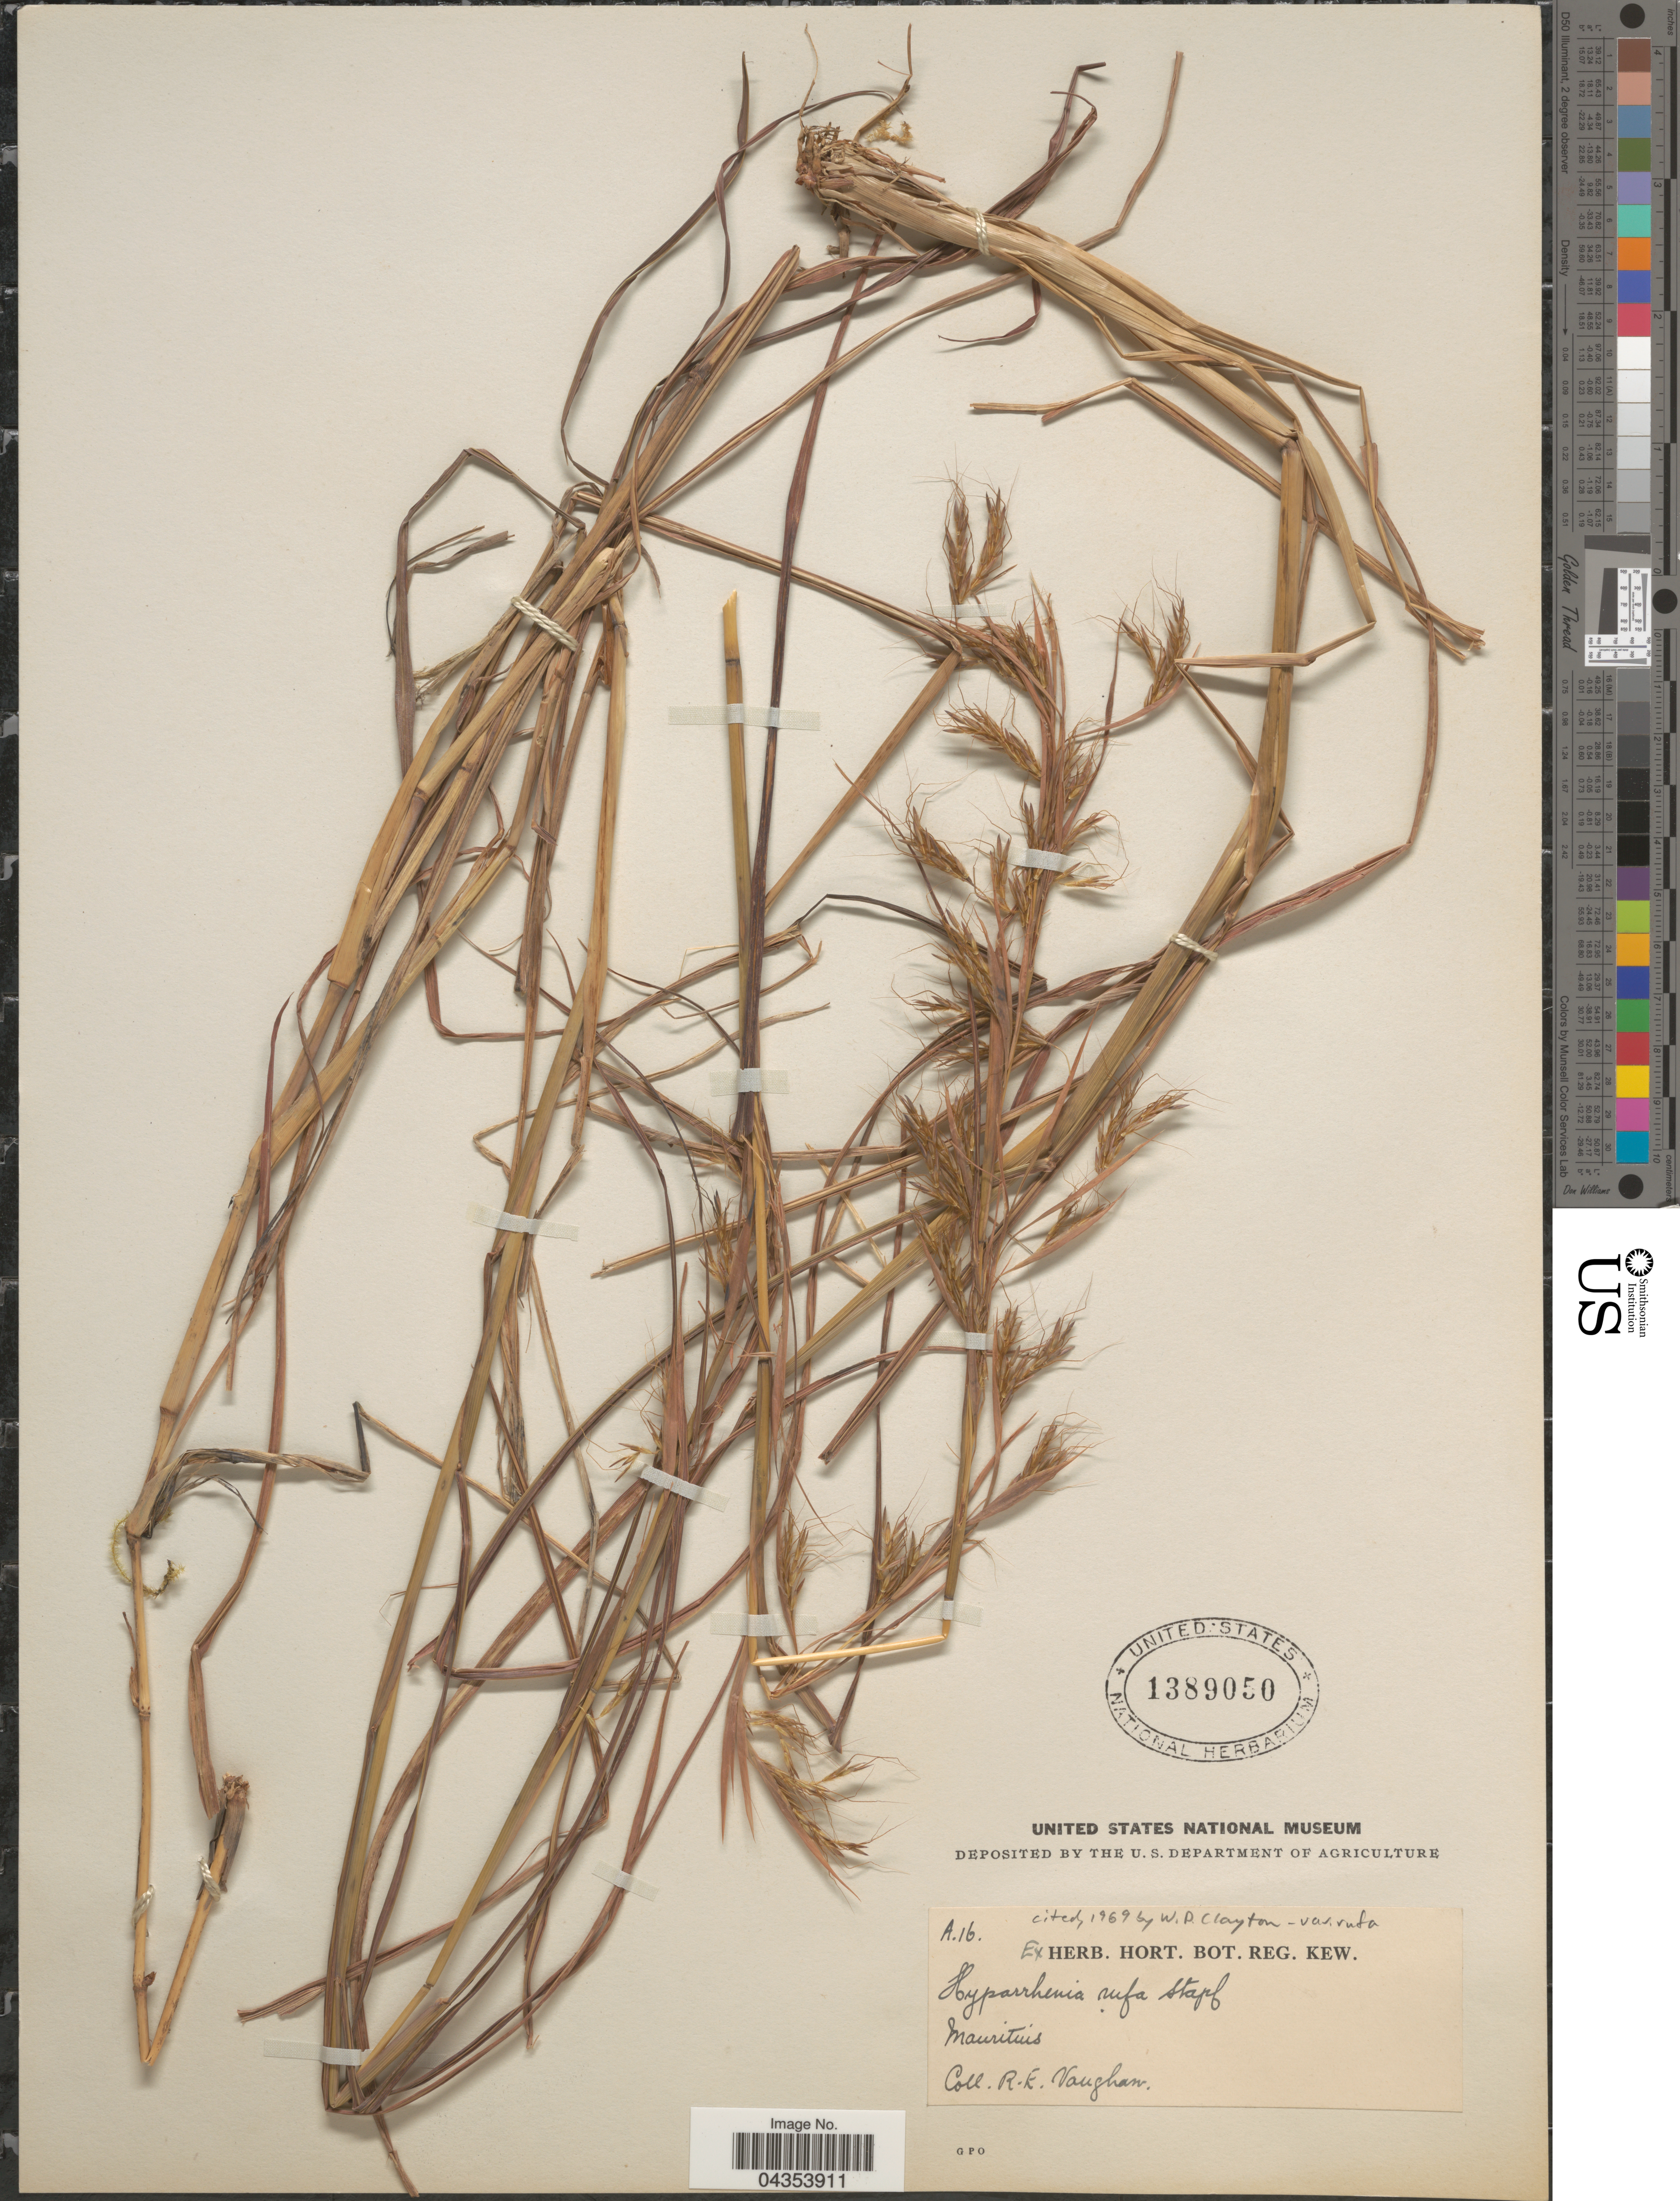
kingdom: Plantae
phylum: Tracheophyta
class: Liliopsida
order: Poales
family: Poaceae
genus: Hyparrhenia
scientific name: Hyparrhenia rufa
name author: (Nees) Stapf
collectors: R. Vaughan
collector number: A16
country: Mauritius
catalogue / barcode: US 1389050